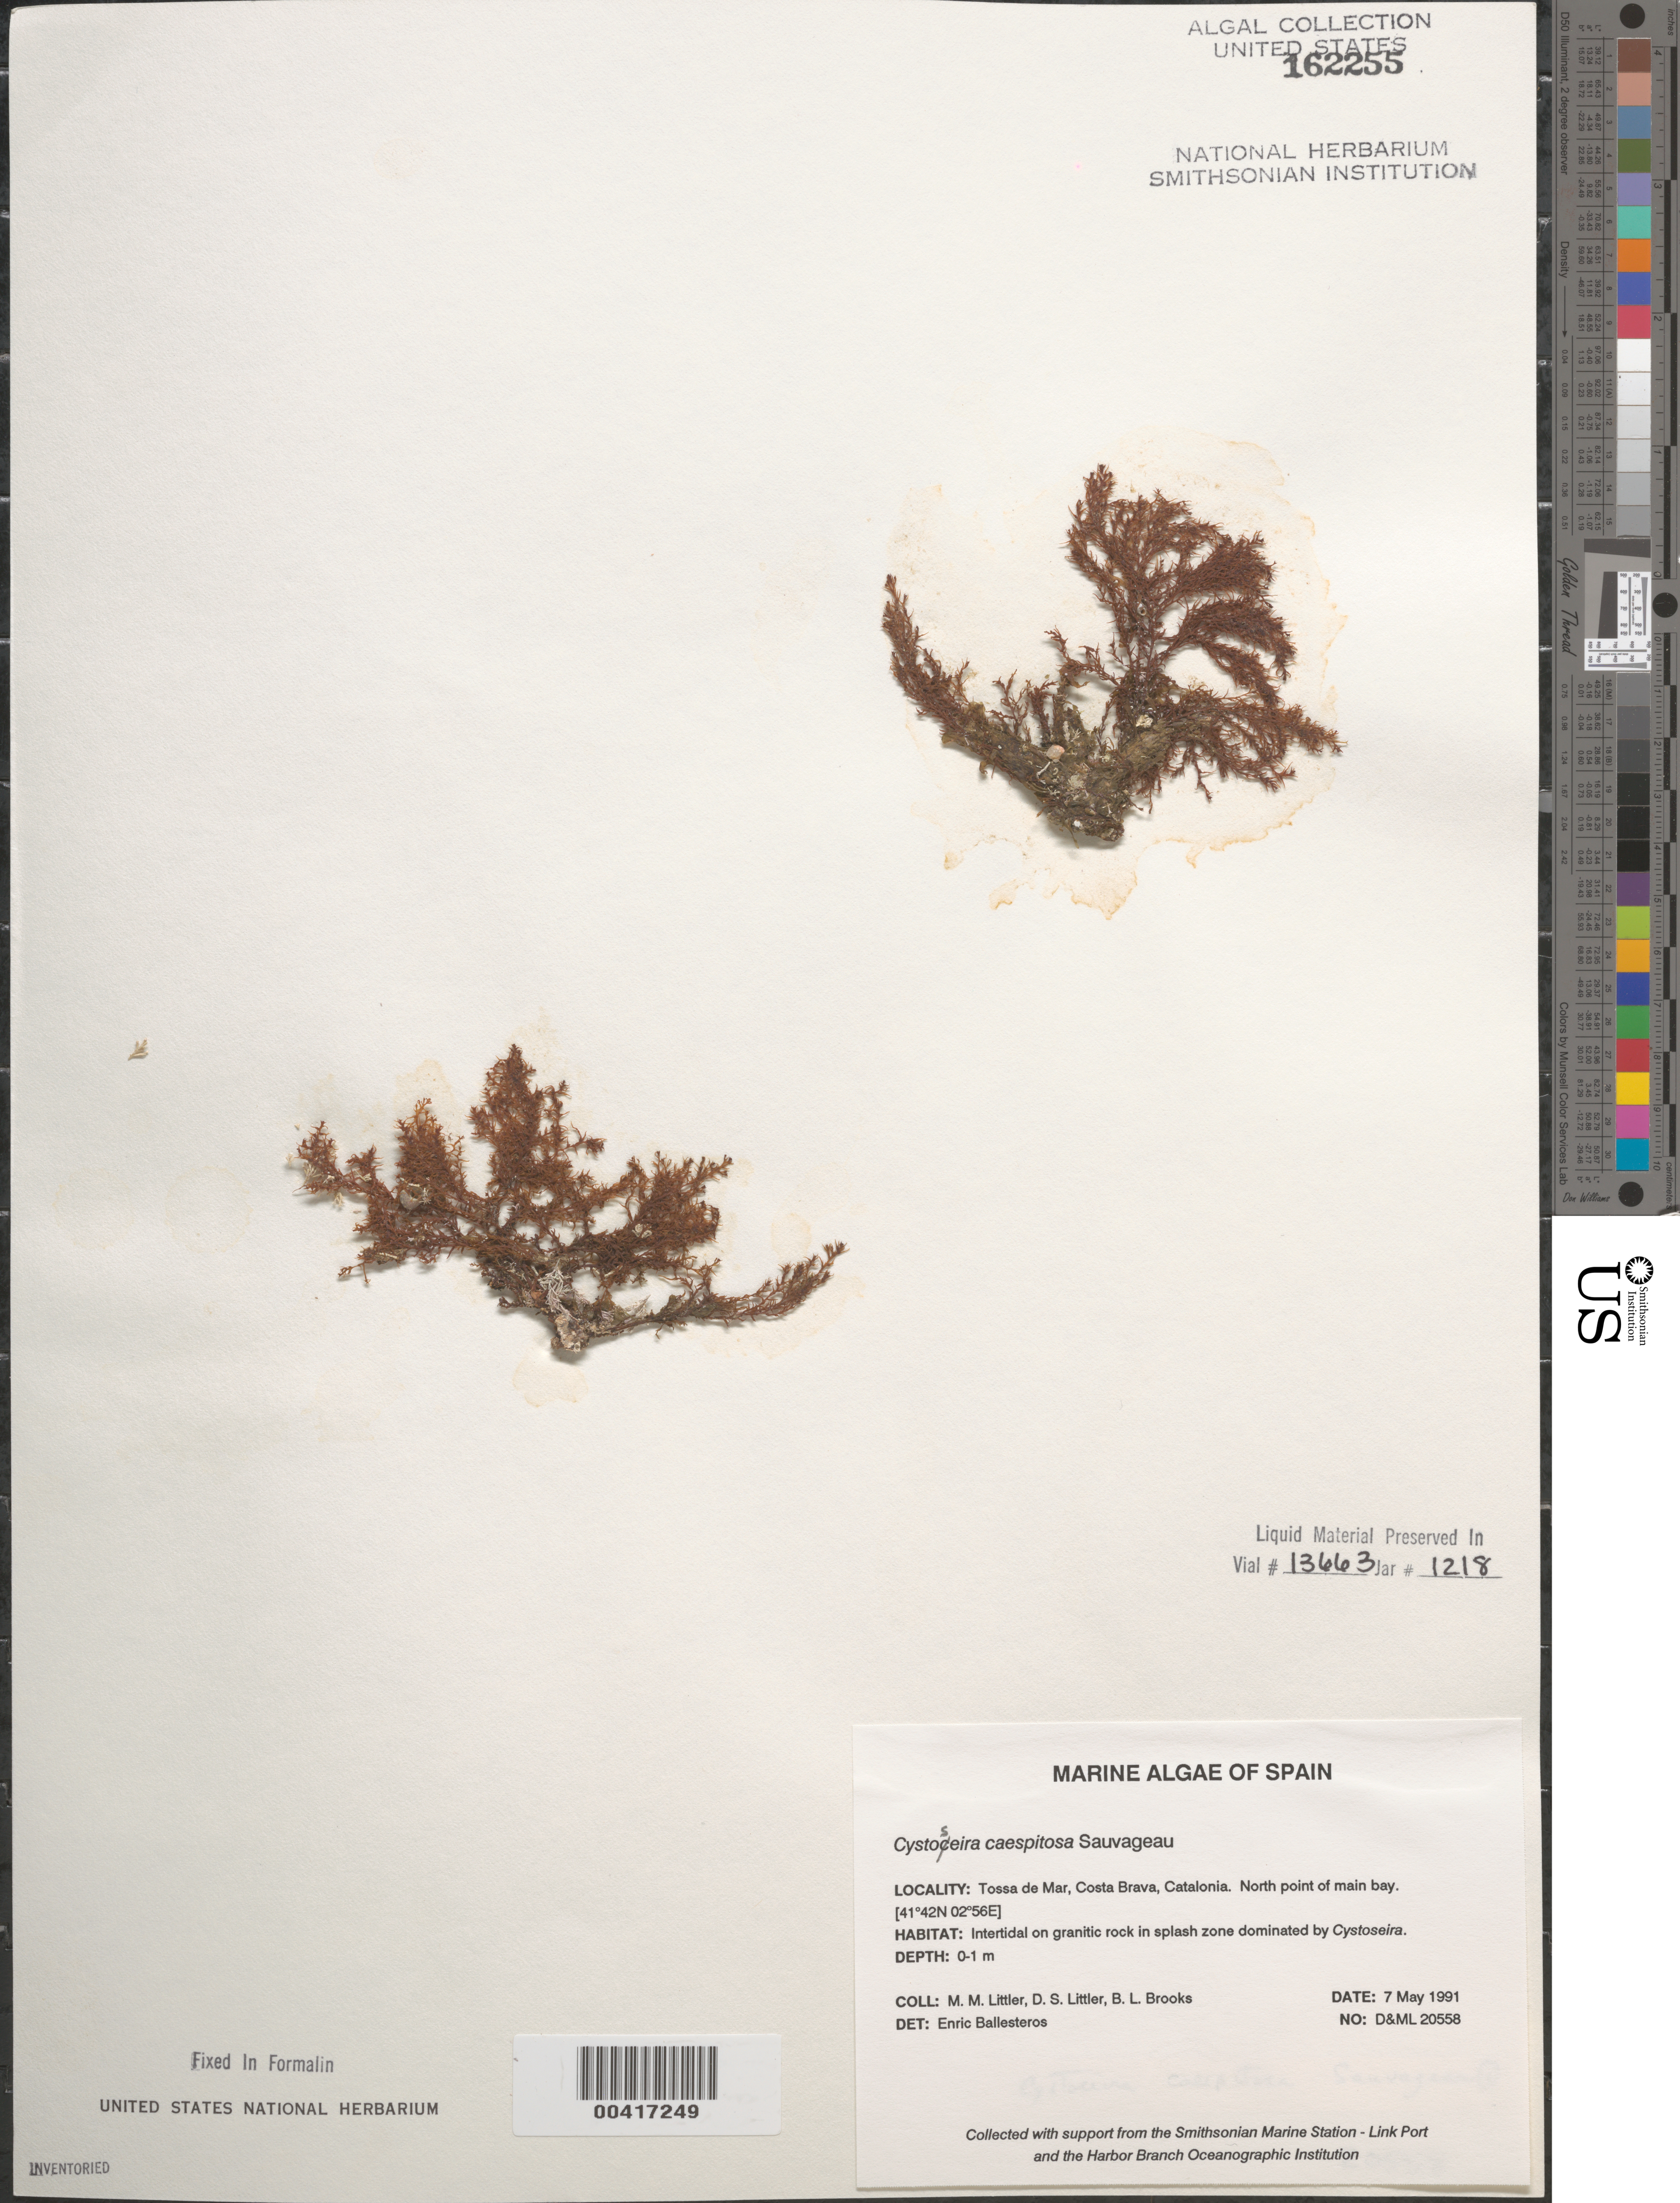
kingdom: Chromista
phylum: Ochrophyta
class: Phaeophyceae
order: Fucales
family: Sargassaceae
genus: Ericaria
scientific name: Ericaria brachycarpa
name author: (J. Agardh) Molinari & Guiry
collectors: M. M. Littler, D. S. Littler & B. Brooks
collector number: D&ML 20558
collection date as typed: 07 May 1991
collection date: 1991-05-07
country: Spain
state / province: Catalunya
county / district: Girona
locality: Tossa de mar, costa brava, catalonia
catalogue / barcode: US 162255